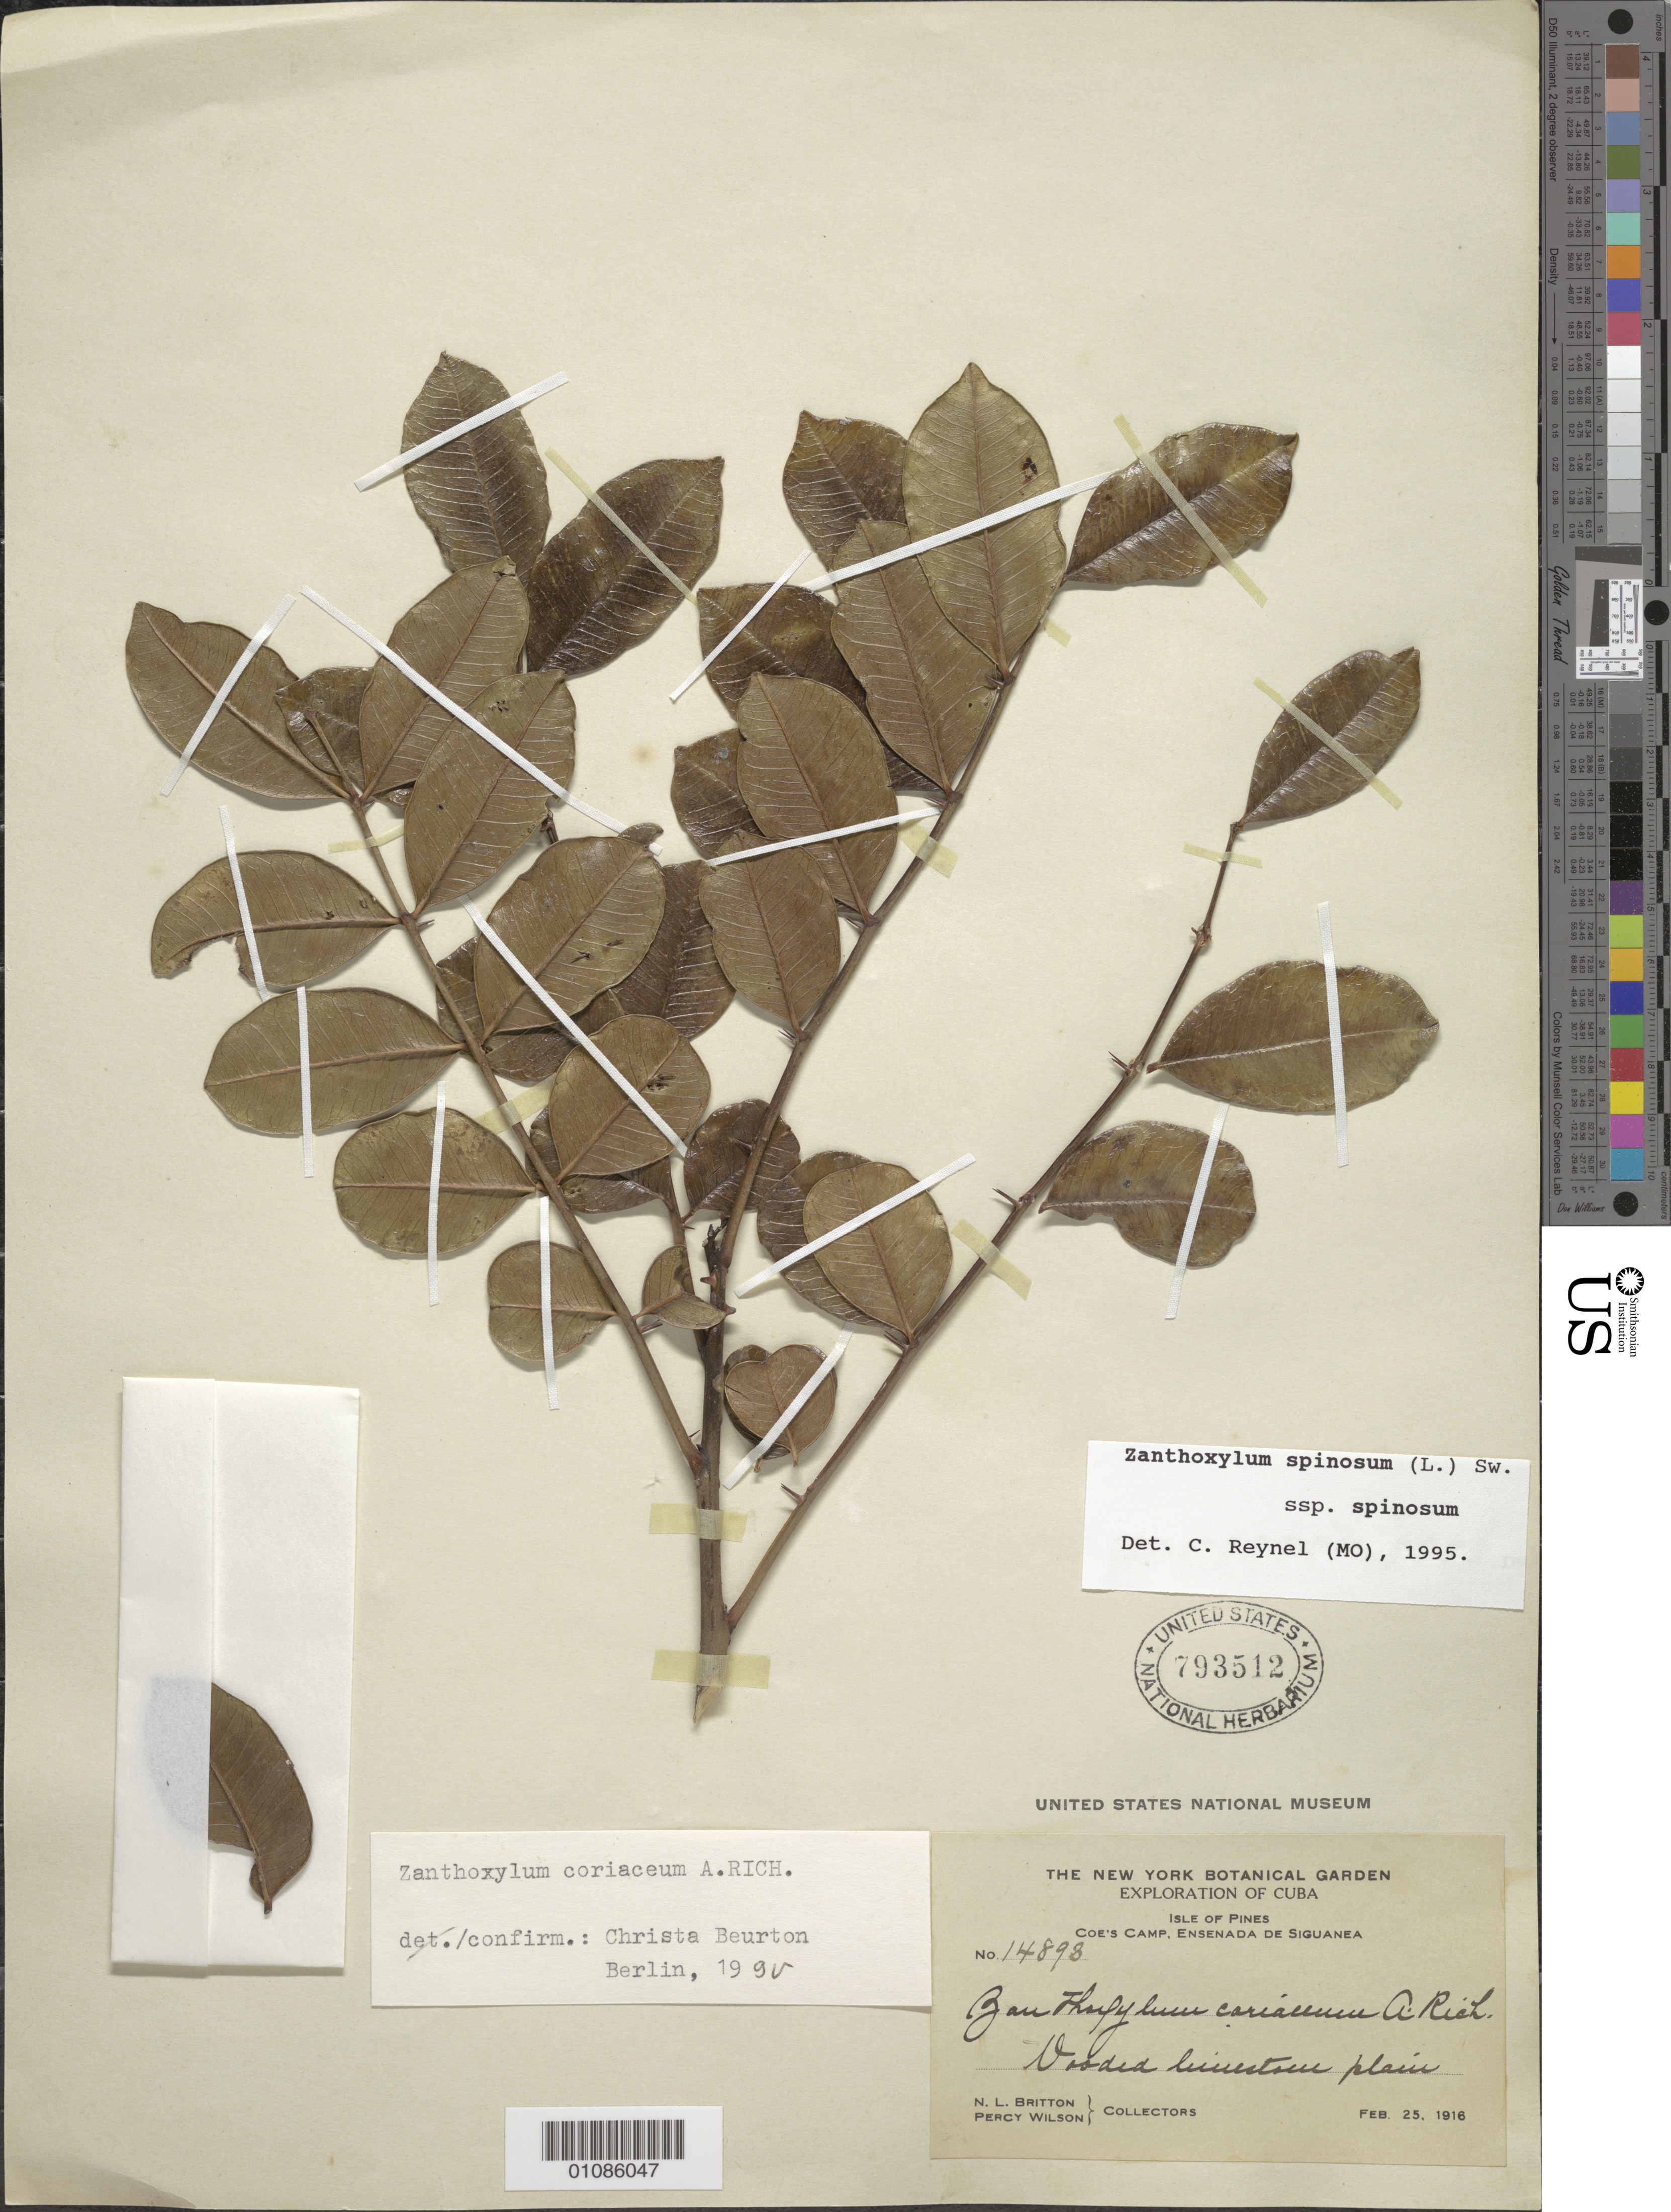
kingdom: Plantae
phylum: Tracheophyta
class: Magnoliopsida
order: Sapindales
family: Rutaceae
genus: Zanthoxylum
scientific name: Zanthoxylum spinosum subsp. spinosum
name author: (L.) Sw.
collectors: N. Britton & P. Wilson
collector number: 14898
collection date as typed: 25 Feb 1918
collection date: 1918-02-25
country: Cuba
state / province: Isla de La Juventud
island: Isla de la Juventud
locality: Isle of Pines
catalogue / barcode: US 793512